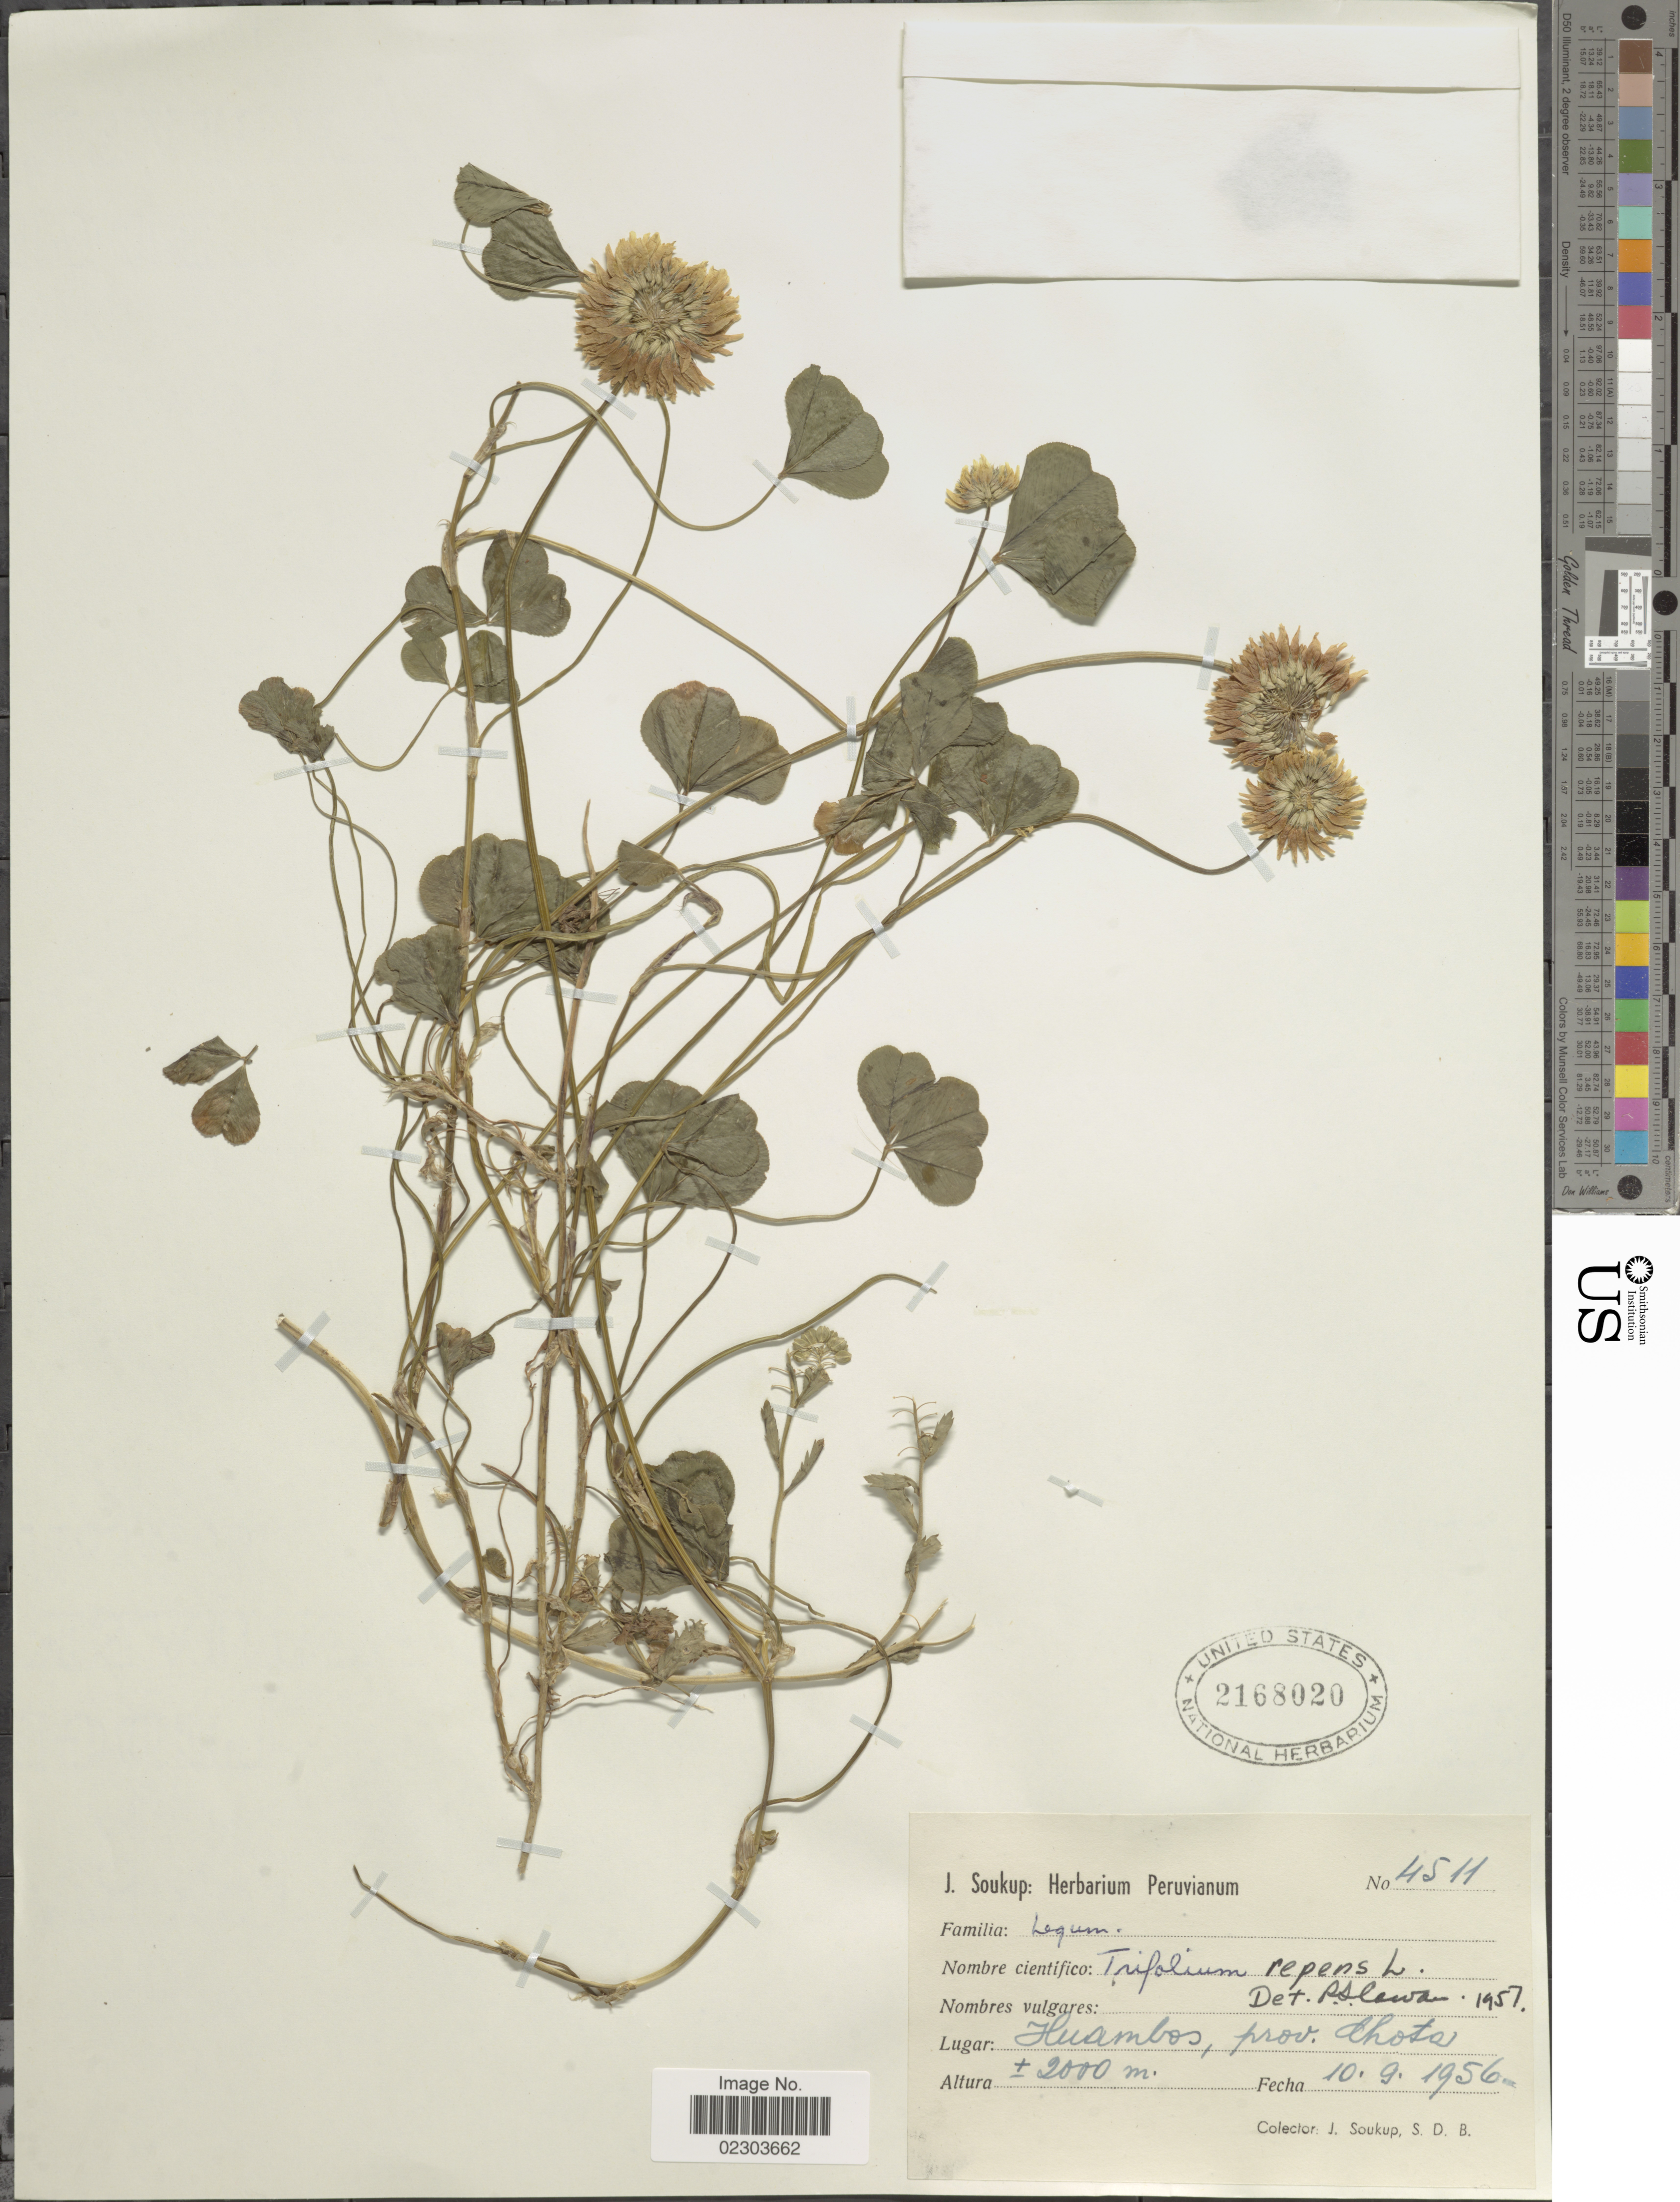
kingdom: Plantae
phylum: Tracheophyta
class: Magnoliopsida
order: Fabales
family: Fabaceae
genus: Trifolium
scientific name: Trifolium repens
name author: L.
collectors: J. Soukup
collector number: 4511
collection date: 1956-09-10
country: Peru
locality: Huambos, prov. Chota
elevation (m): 2000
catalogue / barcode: US 2168020